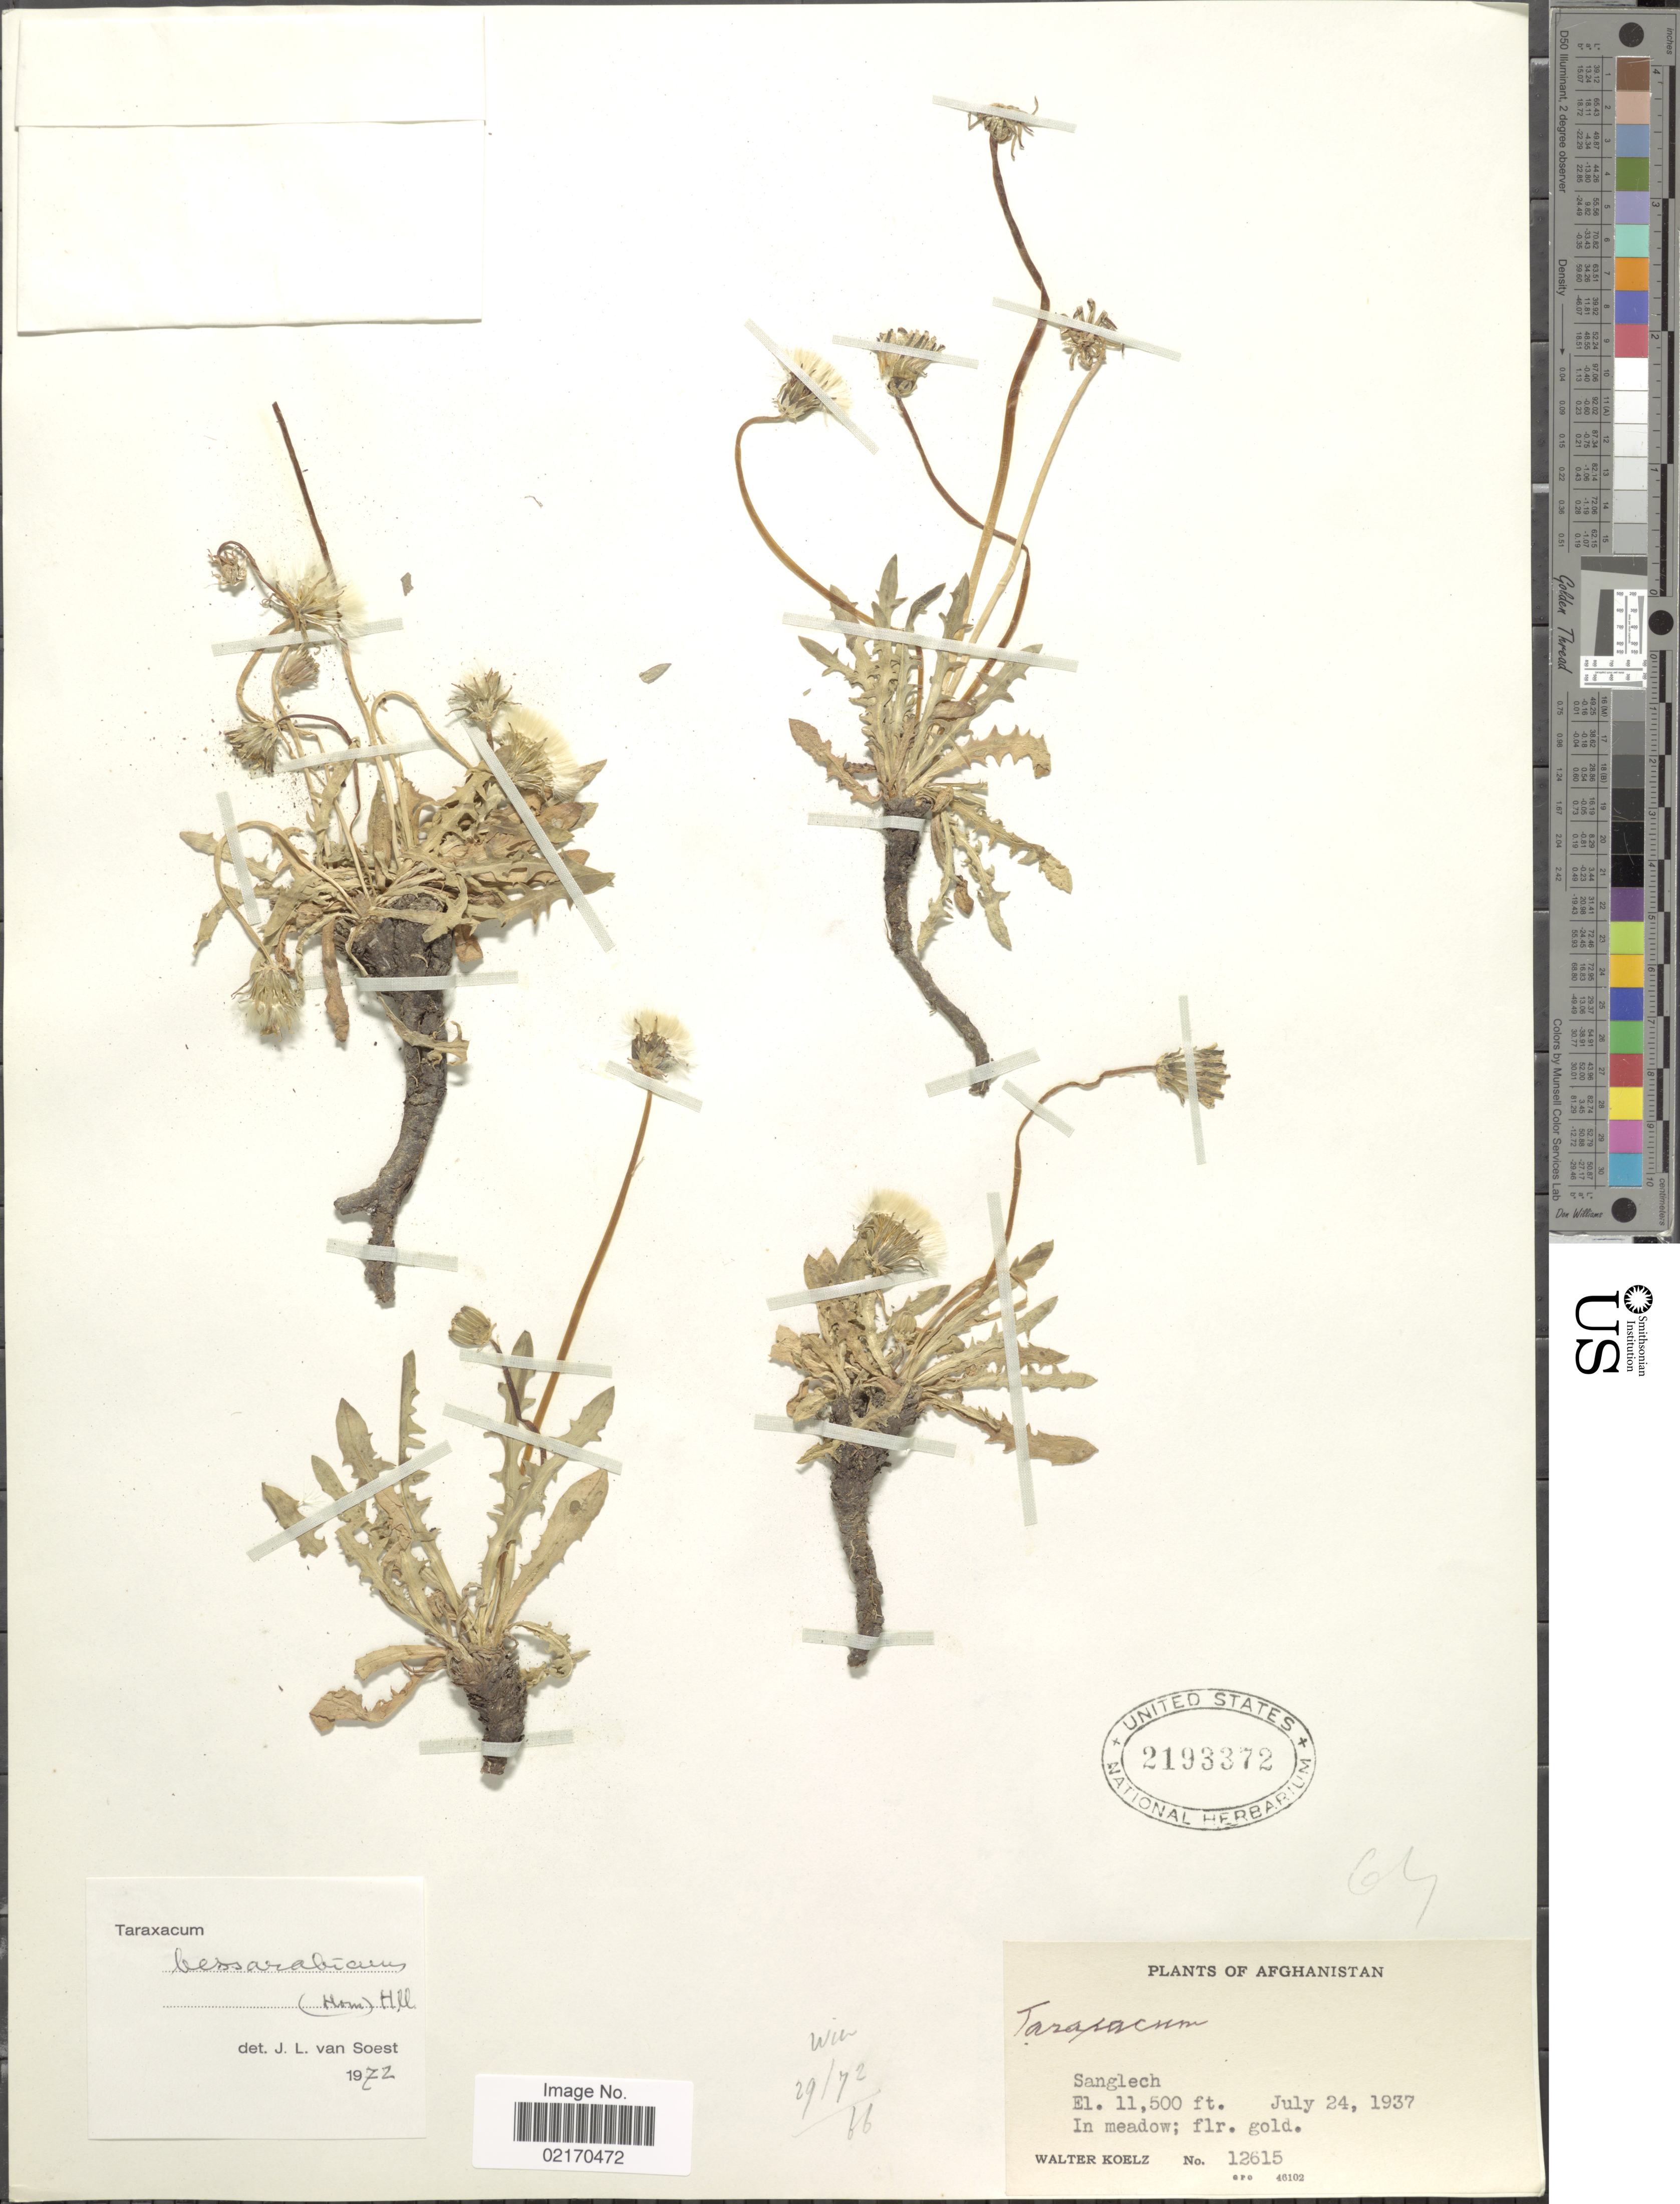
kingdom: Plantae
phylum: Tracheophyta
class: Magnoliopsida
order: Asterales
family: Asteraceae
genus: Taraxacum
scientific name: Taraxacum bessarabicum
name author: (Hornem.) Hand.-Mazz.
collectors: W. N. Koelz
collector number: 12615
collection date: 1937-07-24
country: Afghanistan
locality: Sanglech, in meadow.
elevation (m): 3505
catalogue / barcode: US 2193372